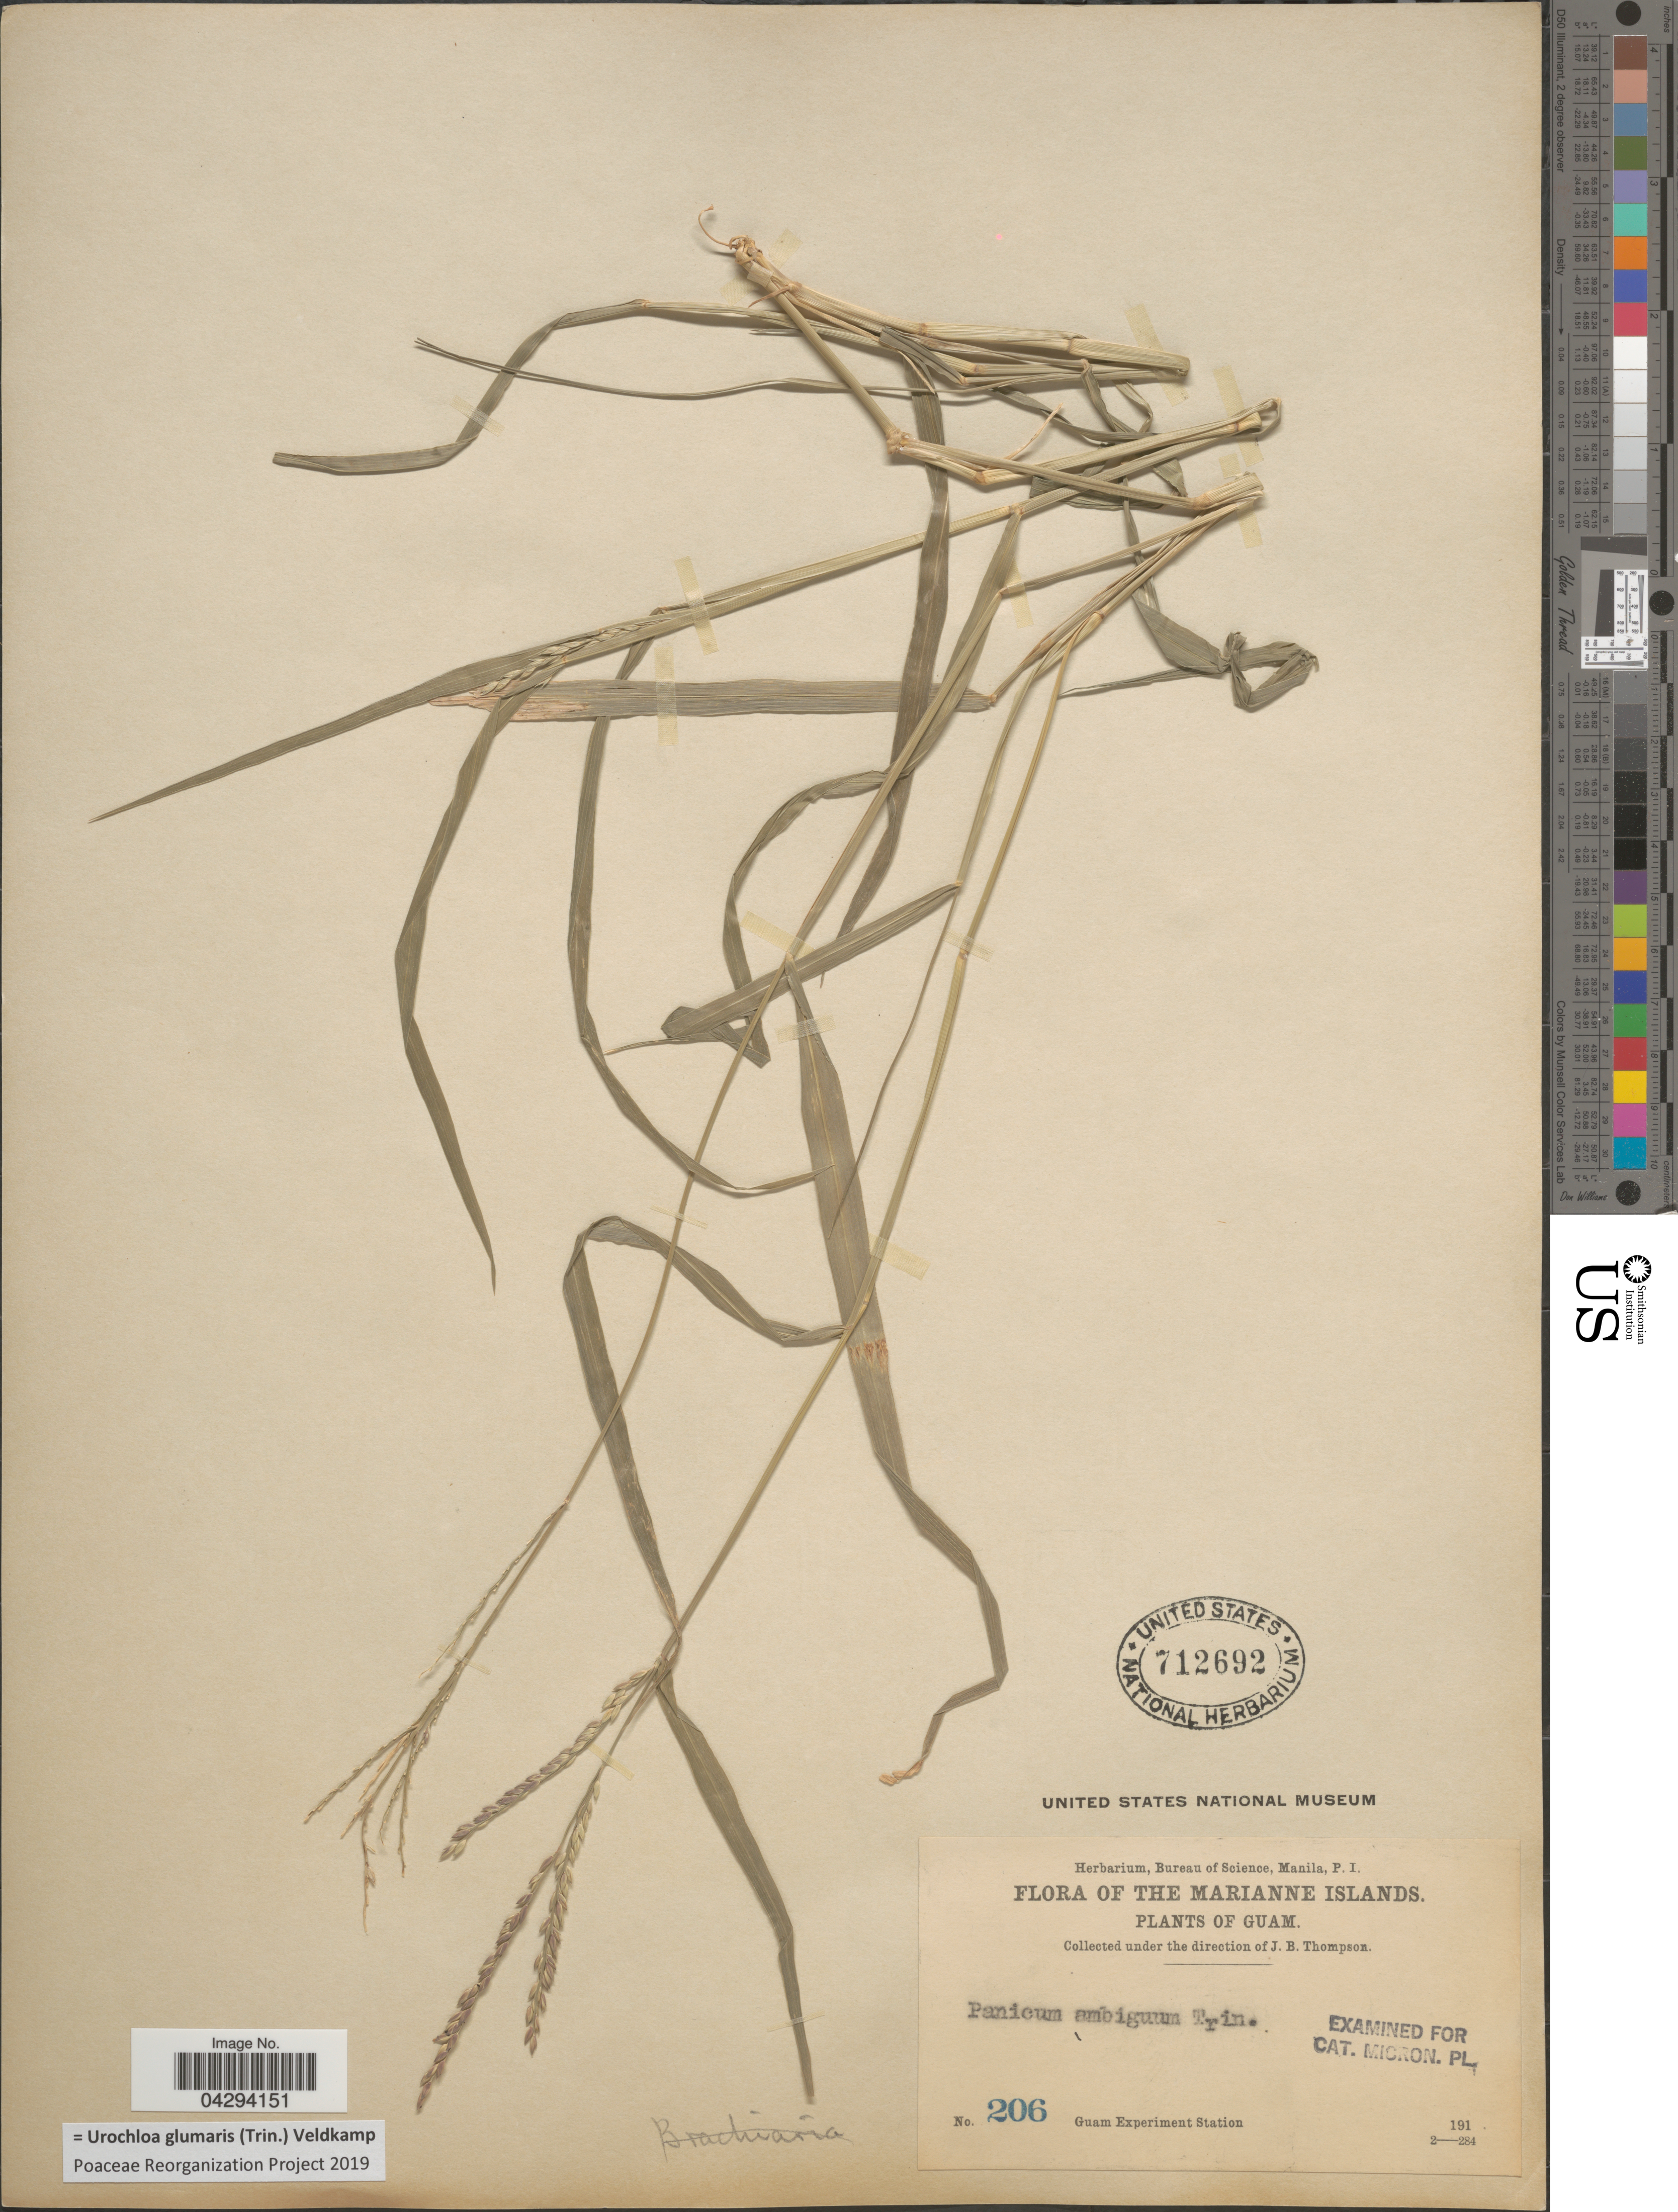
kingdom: Plantae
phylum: Tracheophyta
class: Liliopsida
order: Poales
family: Poaceae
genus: Urochloa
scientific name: Urochloa glumaris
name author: (Trin.) Veldkamp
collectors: J. B. Thompson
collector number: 206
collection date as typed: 191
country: Guam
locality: The Marianne Islands. Guam Experiment Station.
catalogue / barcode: US 712692